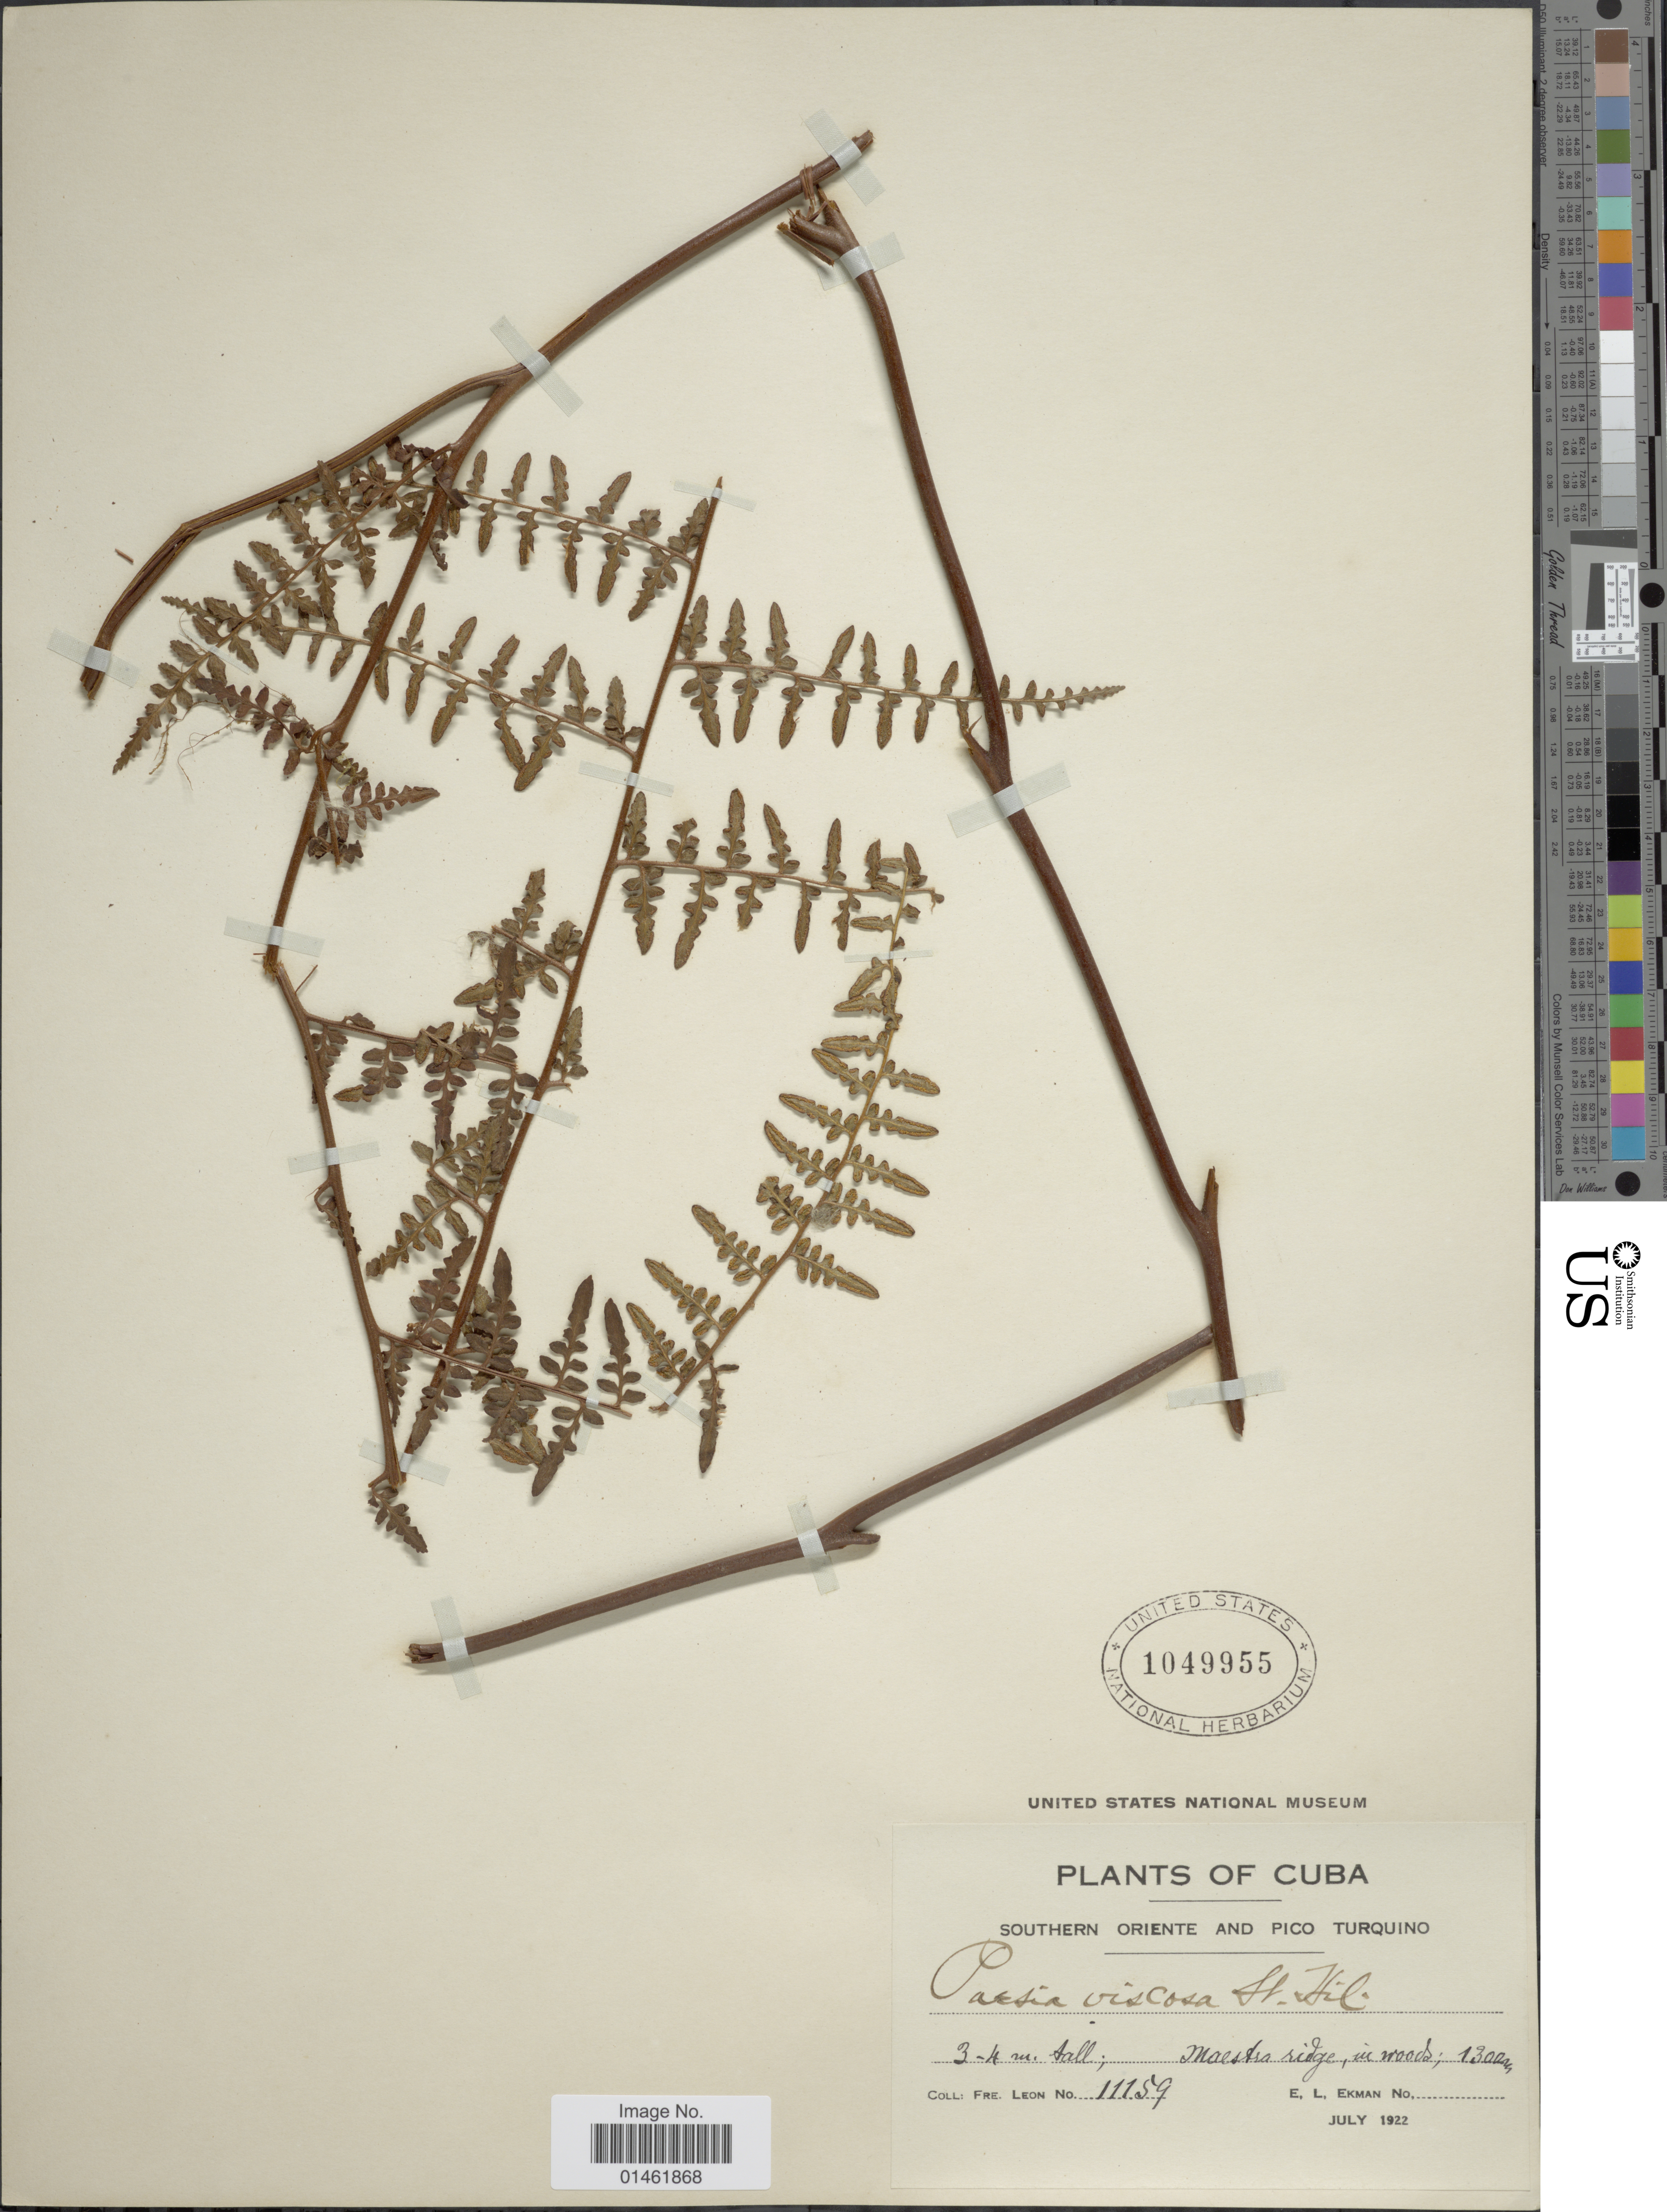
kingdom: Plantae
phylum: Tracheophyta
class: Polypodiopsida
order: Polypodiales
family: Dennstaedtiaceae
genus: Paesia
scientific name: Paesia glandulosa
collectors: E. L. Ekman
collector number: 11159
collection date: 1922-07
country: Cuba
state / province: Oriente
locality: Southern Oriente and pico Turquino, Maestra ridge, in woods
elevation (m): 1300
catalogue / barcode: US 1049955